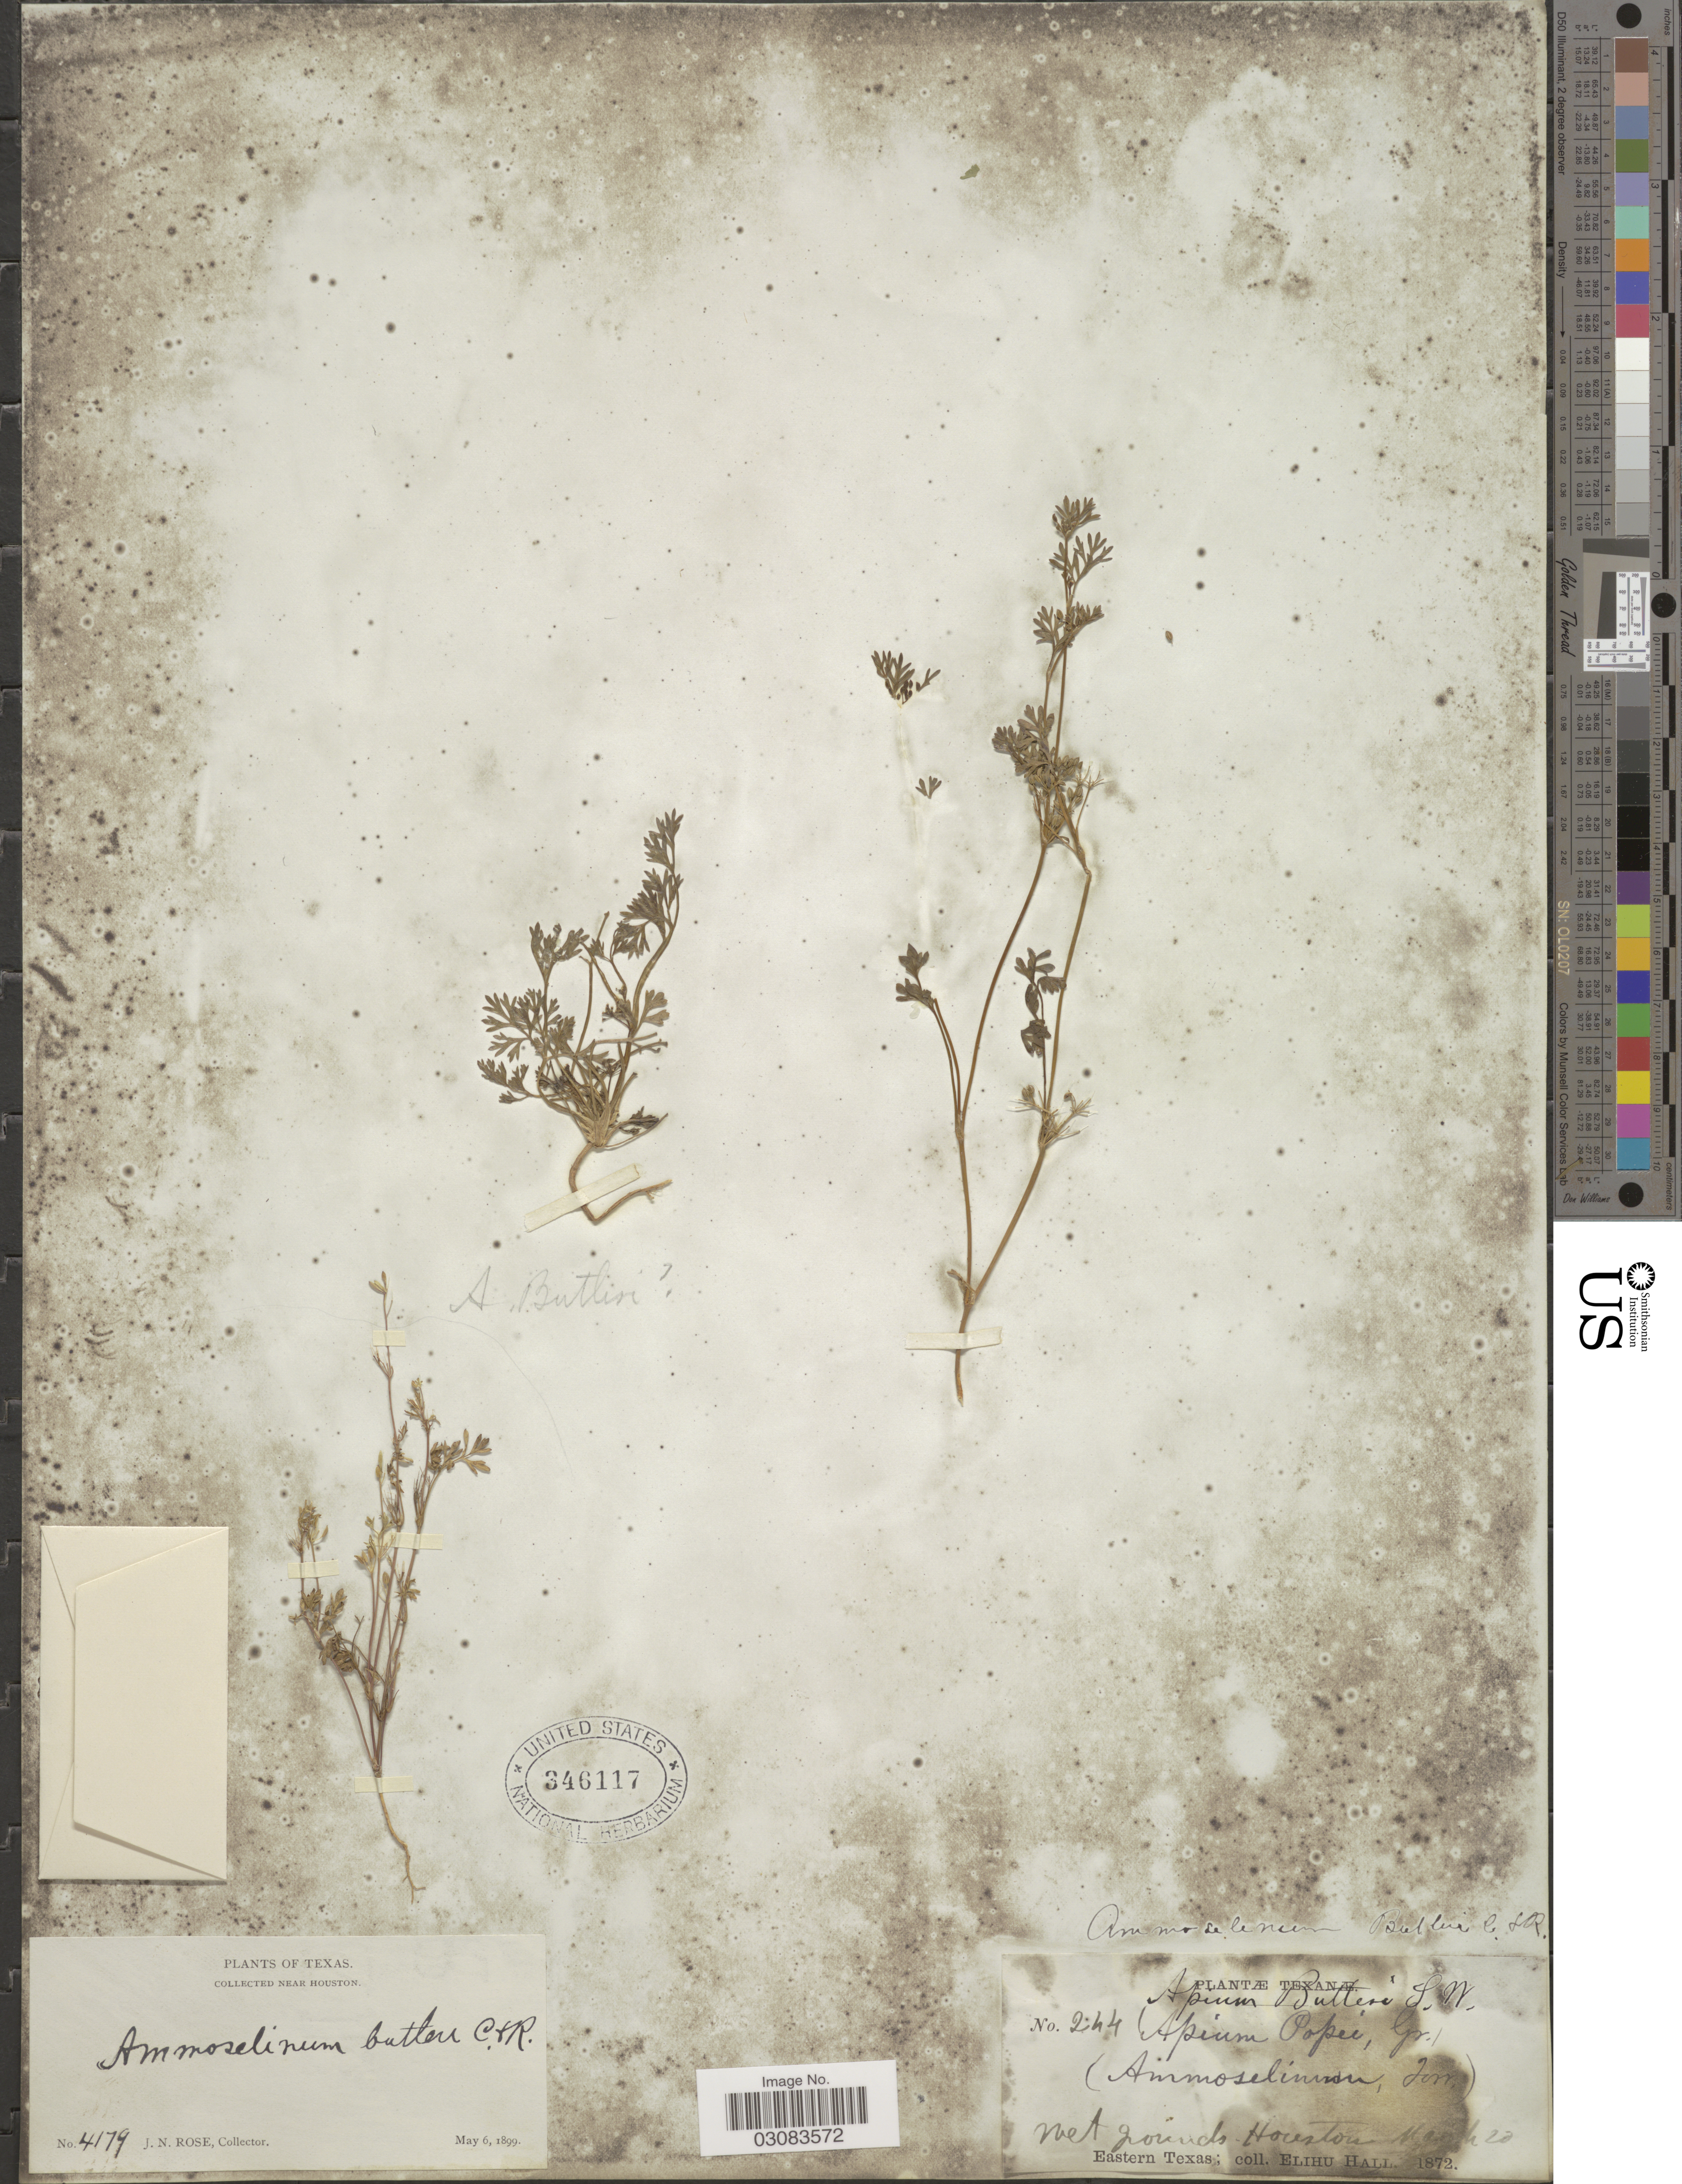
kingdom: Plantae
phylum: Tracheophyta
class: Magnoliopsida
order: Apiales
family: Apiaceae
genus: Ammoselinum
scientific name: Ammoselinum butleri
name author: (Engl.) J.M. Coult. & Rose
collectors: J. N. Rose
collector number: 4179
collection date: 1899-05-06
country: United States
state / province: Texas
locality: Near Houston.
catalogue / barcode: US 346117